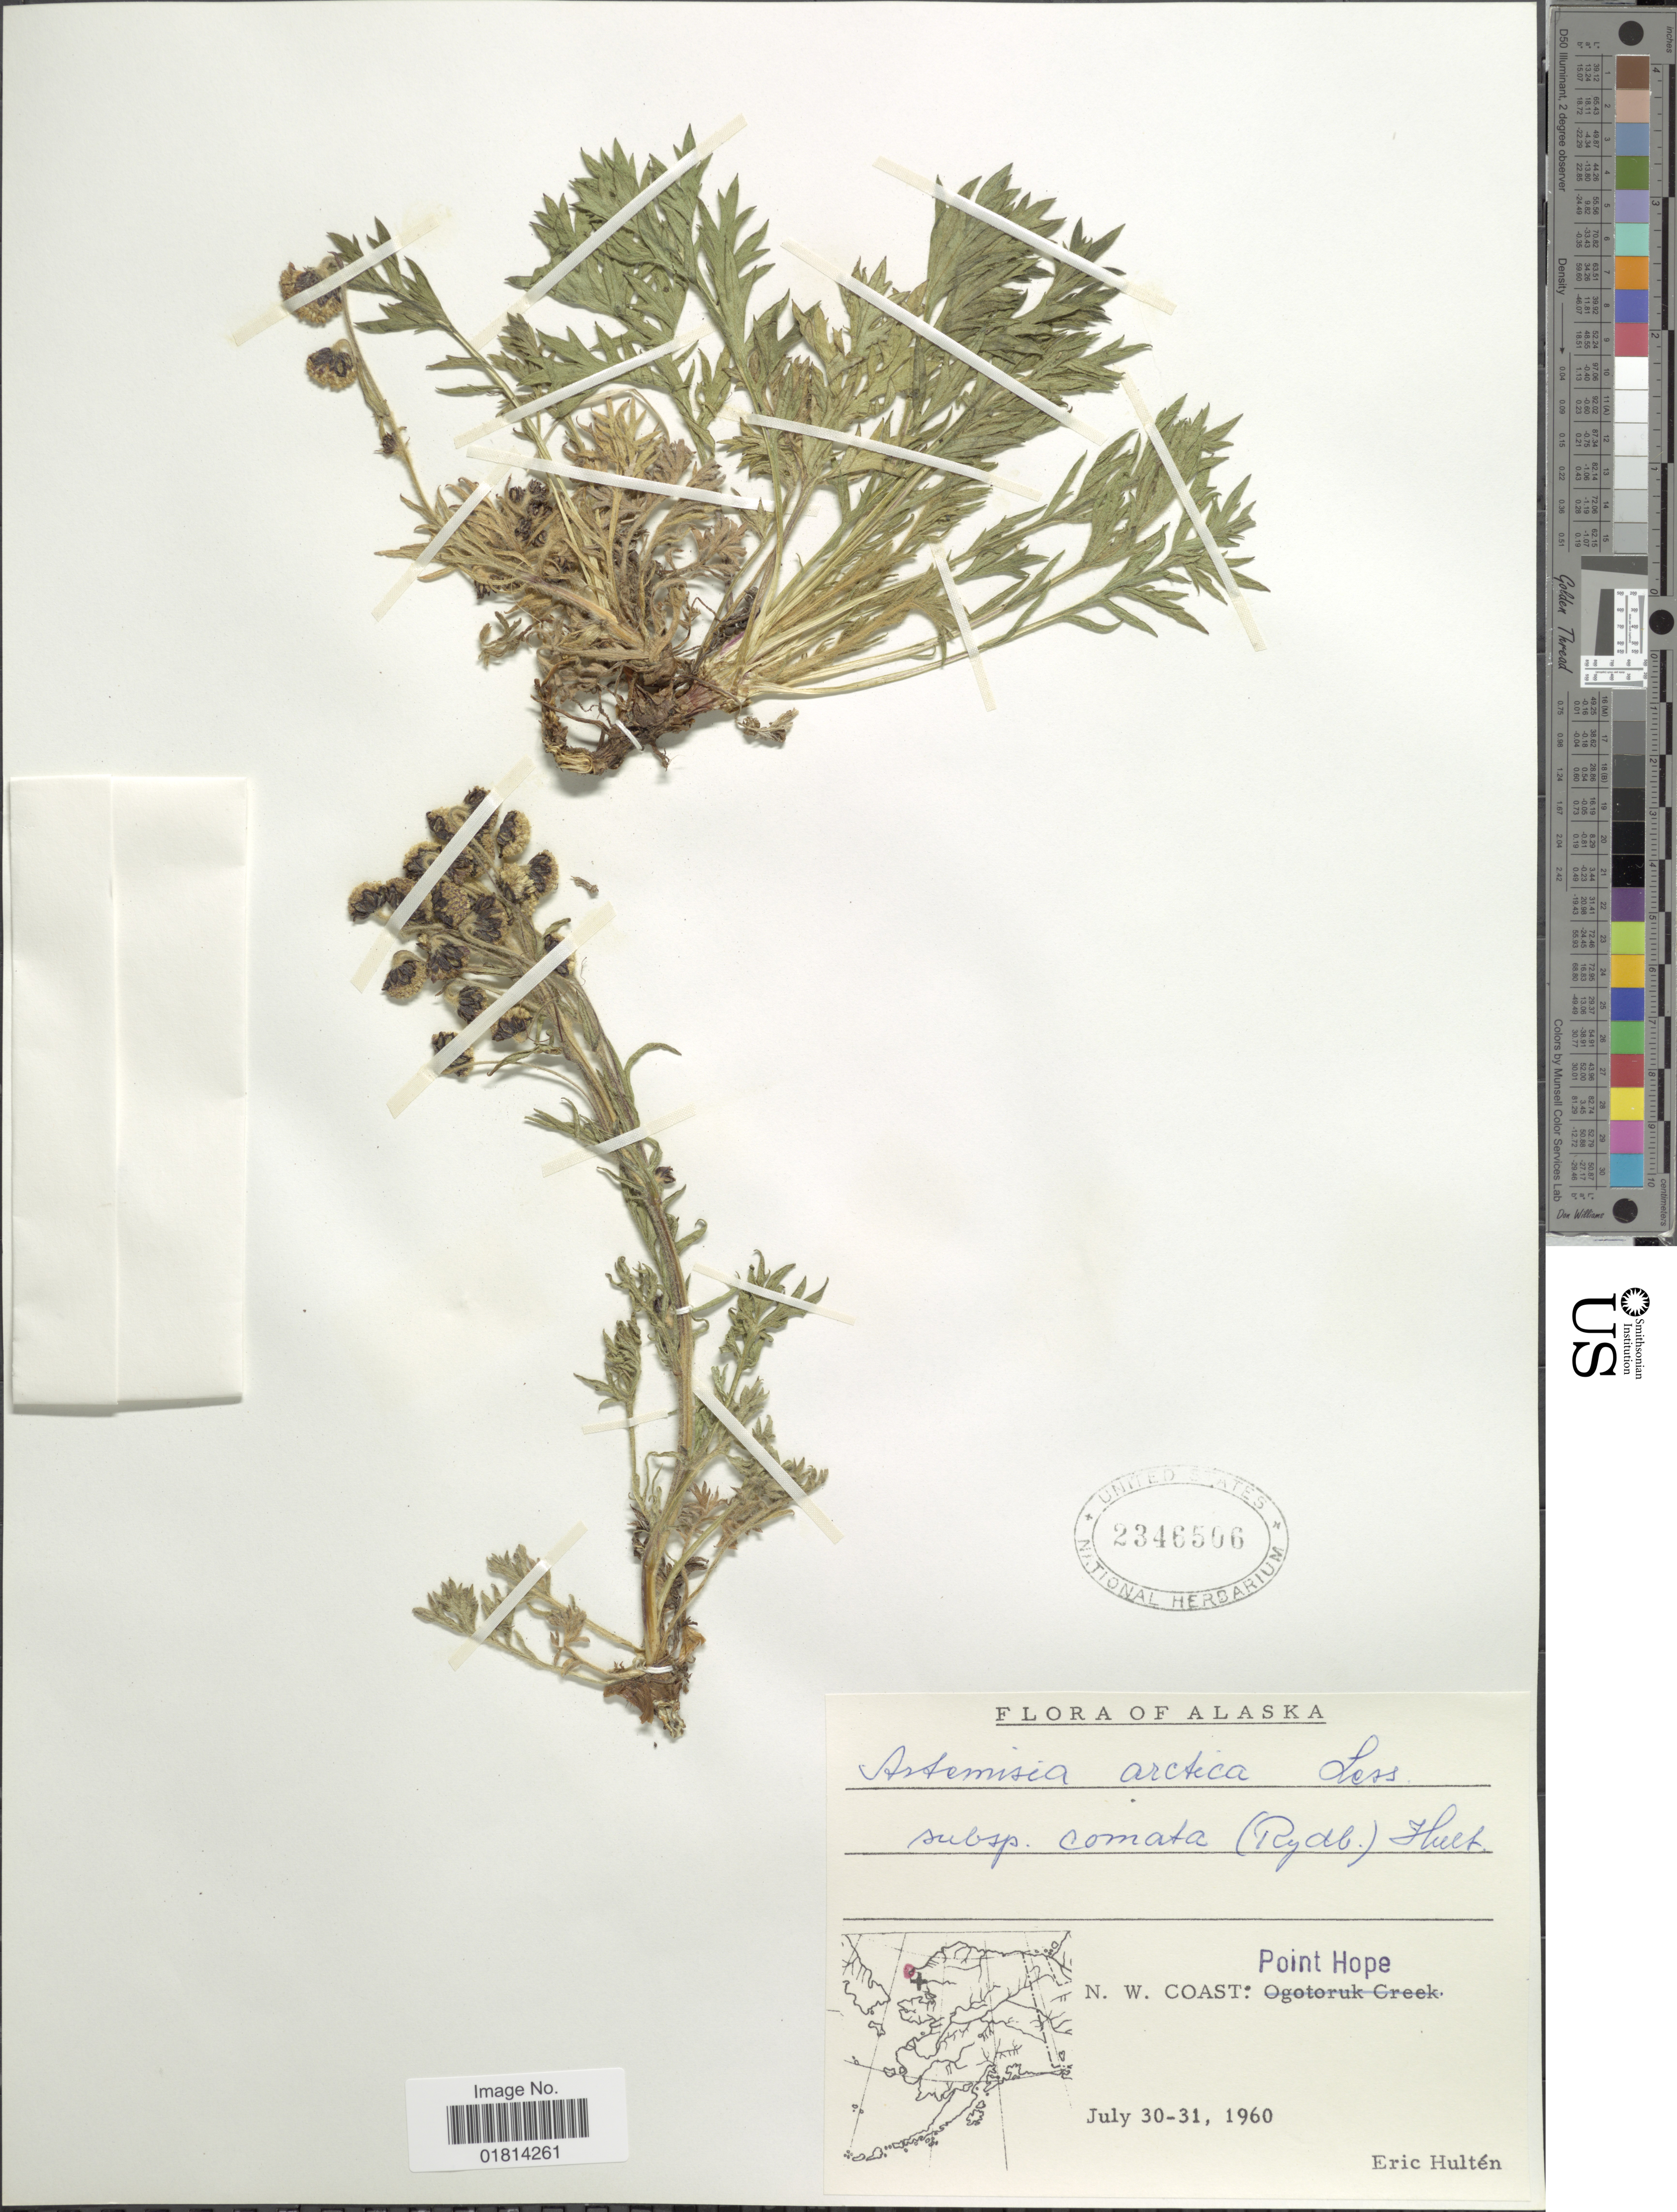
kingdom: Plantae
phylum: Tracheophyta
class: Magnoliopsida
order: Asterales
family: Asteraceae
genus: Artemisia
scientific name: Artemisia arctica subsp. comata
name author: (Rydb.) Hultén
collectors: E. G. Hultén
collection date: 1960-07-30/1960-07-31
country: United States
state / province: Alaska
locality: N.W. Coast: Point Hope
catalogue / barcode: US 2346506